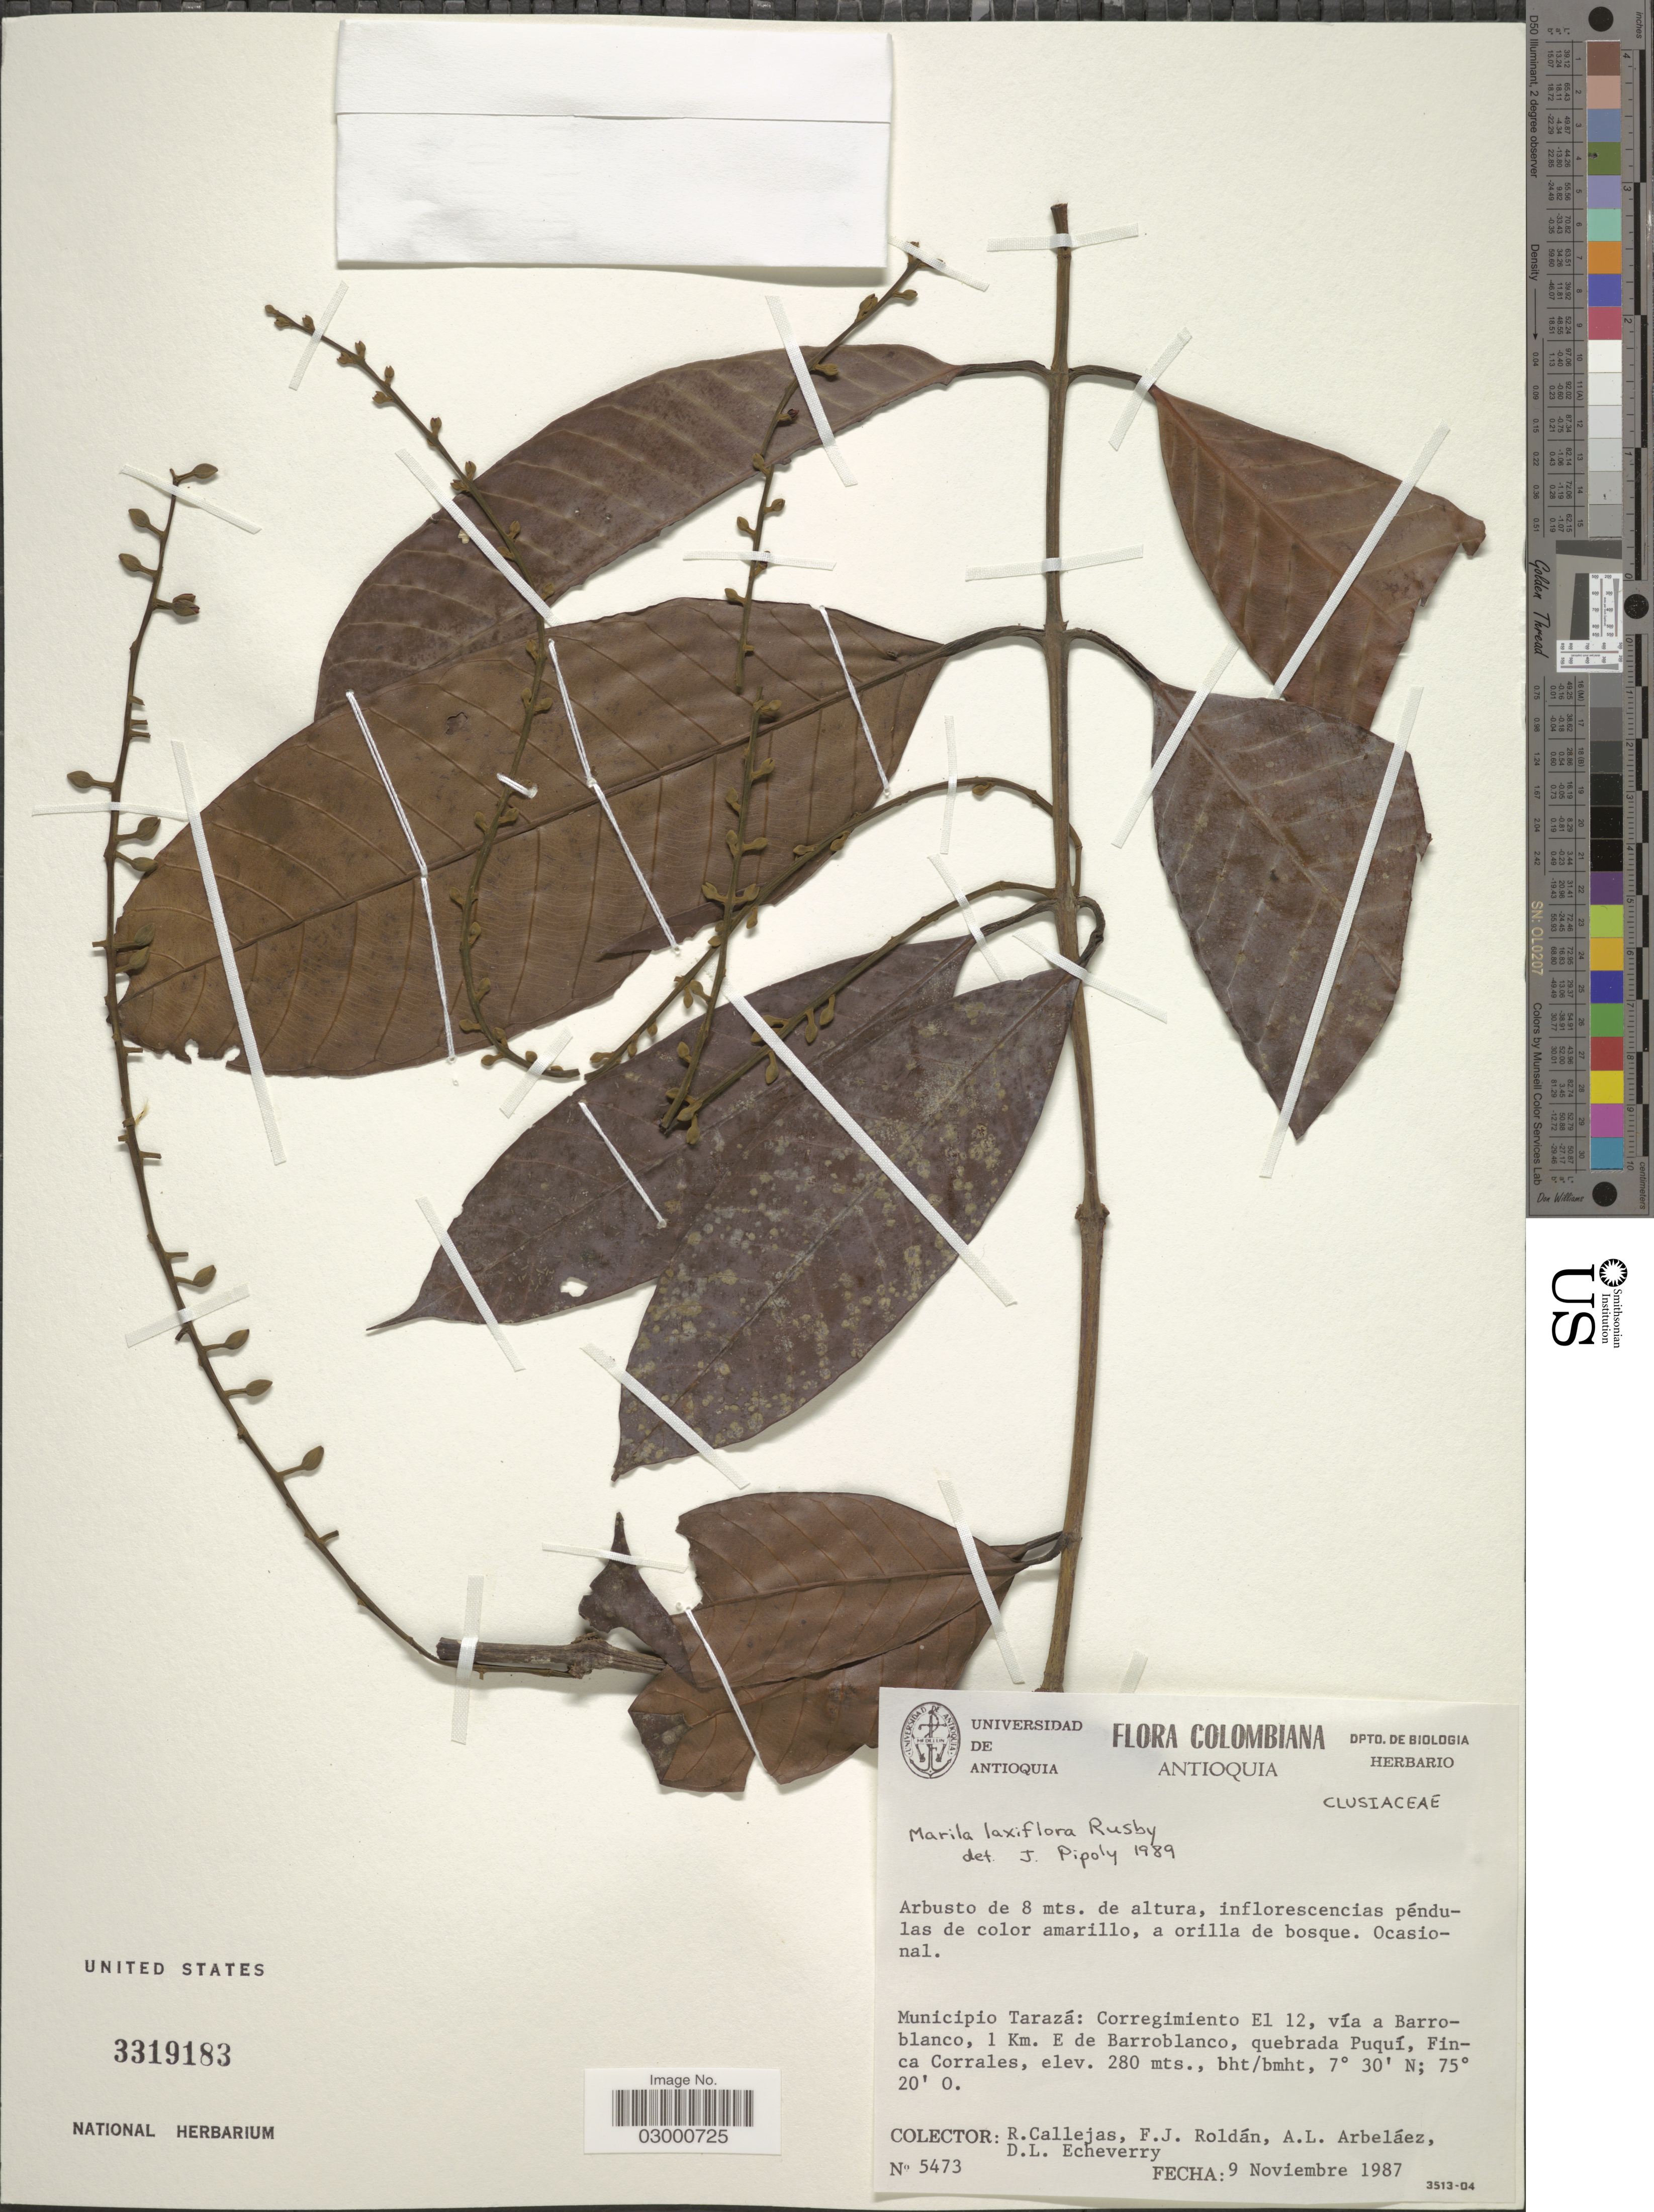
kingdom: Plantae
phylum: Tracheophyta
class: Magnoliopsida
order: Malpighiales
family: Calophyllaceae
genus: Marila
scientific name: Marila laxiflora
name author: Rusby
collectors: R. Callejas, F. J. Roldán, A. Arbeláez Alvarez & D. Echeverry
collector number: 5473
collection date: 1987-11-09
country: Colombia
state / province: Antioquia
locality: Municipio Tarazá: Corregimiento El 12, vía a Barroblanco, 1 Km. E de Barroblanco, quebrada Puquí, Finca Corrales.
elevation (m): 280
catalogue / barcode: US 3319183